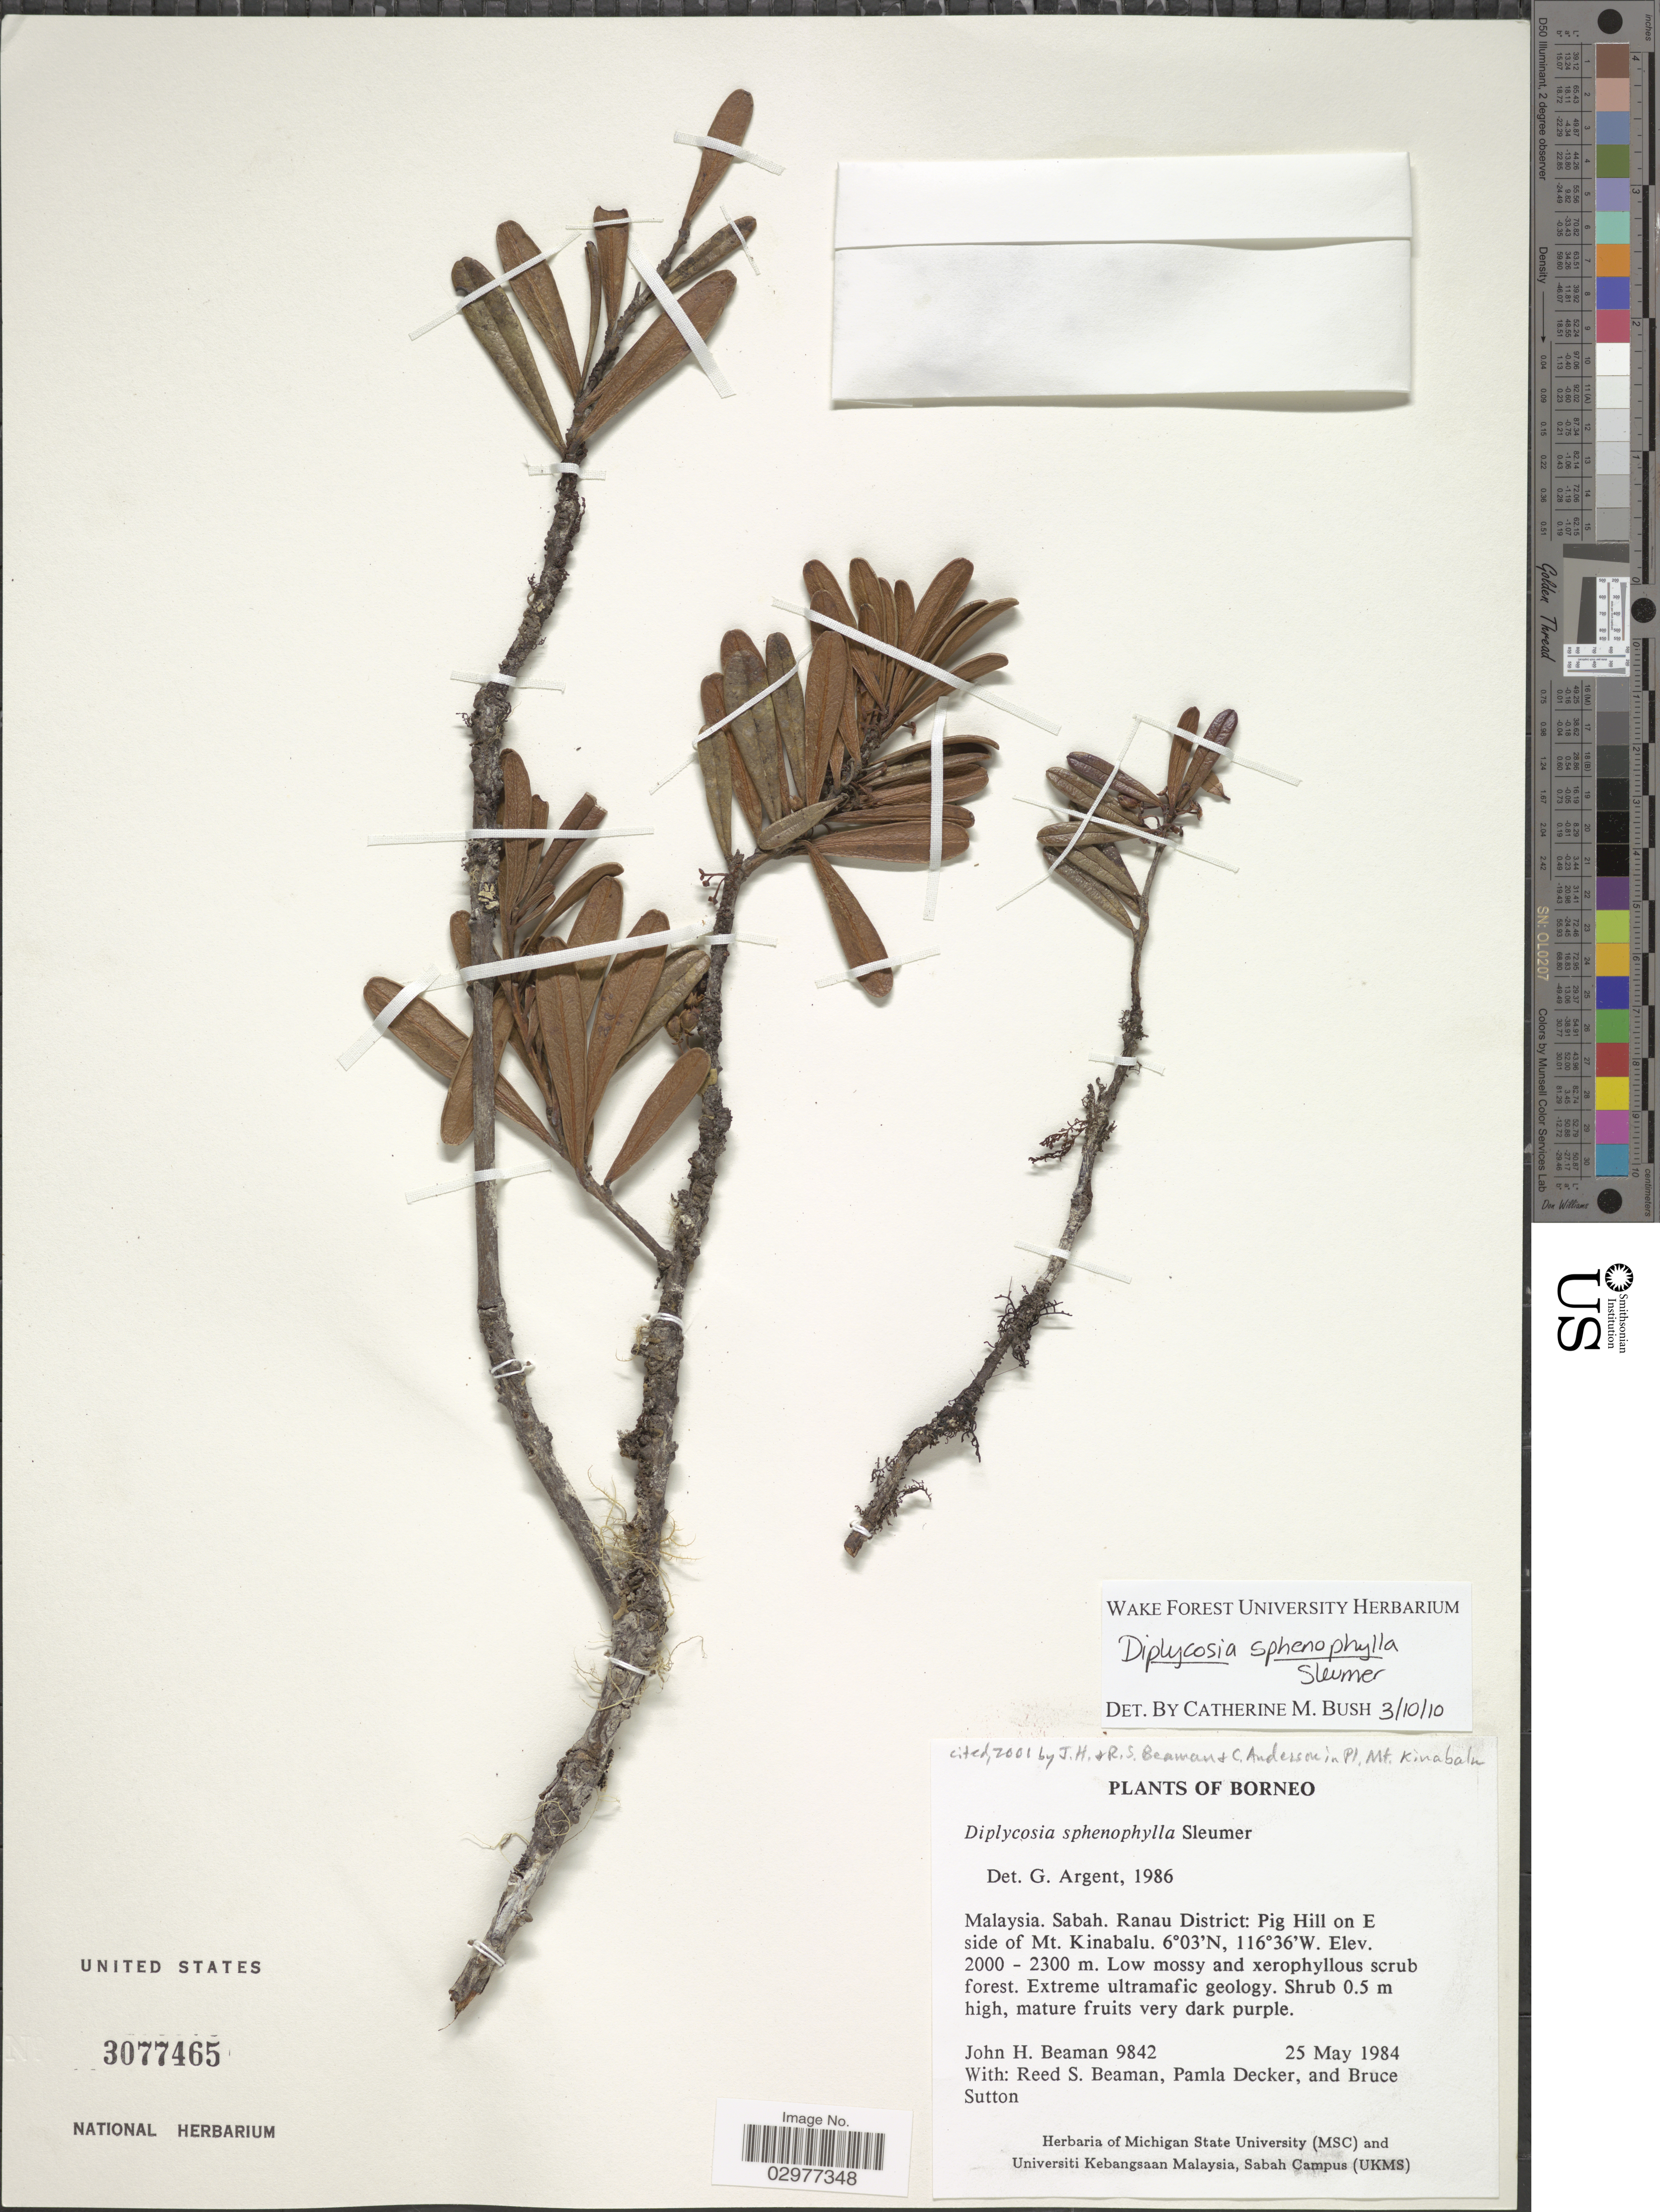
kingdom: Plantae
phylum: Tracheophyta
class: Magnoliopsida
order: Ericales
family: Ericaceae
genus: Diplycosia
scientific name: Diplycosia sphenophylla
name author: Sleumer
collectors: J. H. Beaman, R. S. Beaman, P. Decker & B. Sutton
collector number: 9842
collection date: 1984-05-25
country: Malaysia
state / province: Sabah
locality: Borneo. Ranau District: Pig Hill on E side of Mt. Kinabalu.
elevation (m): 2000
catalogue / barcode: US 3077465